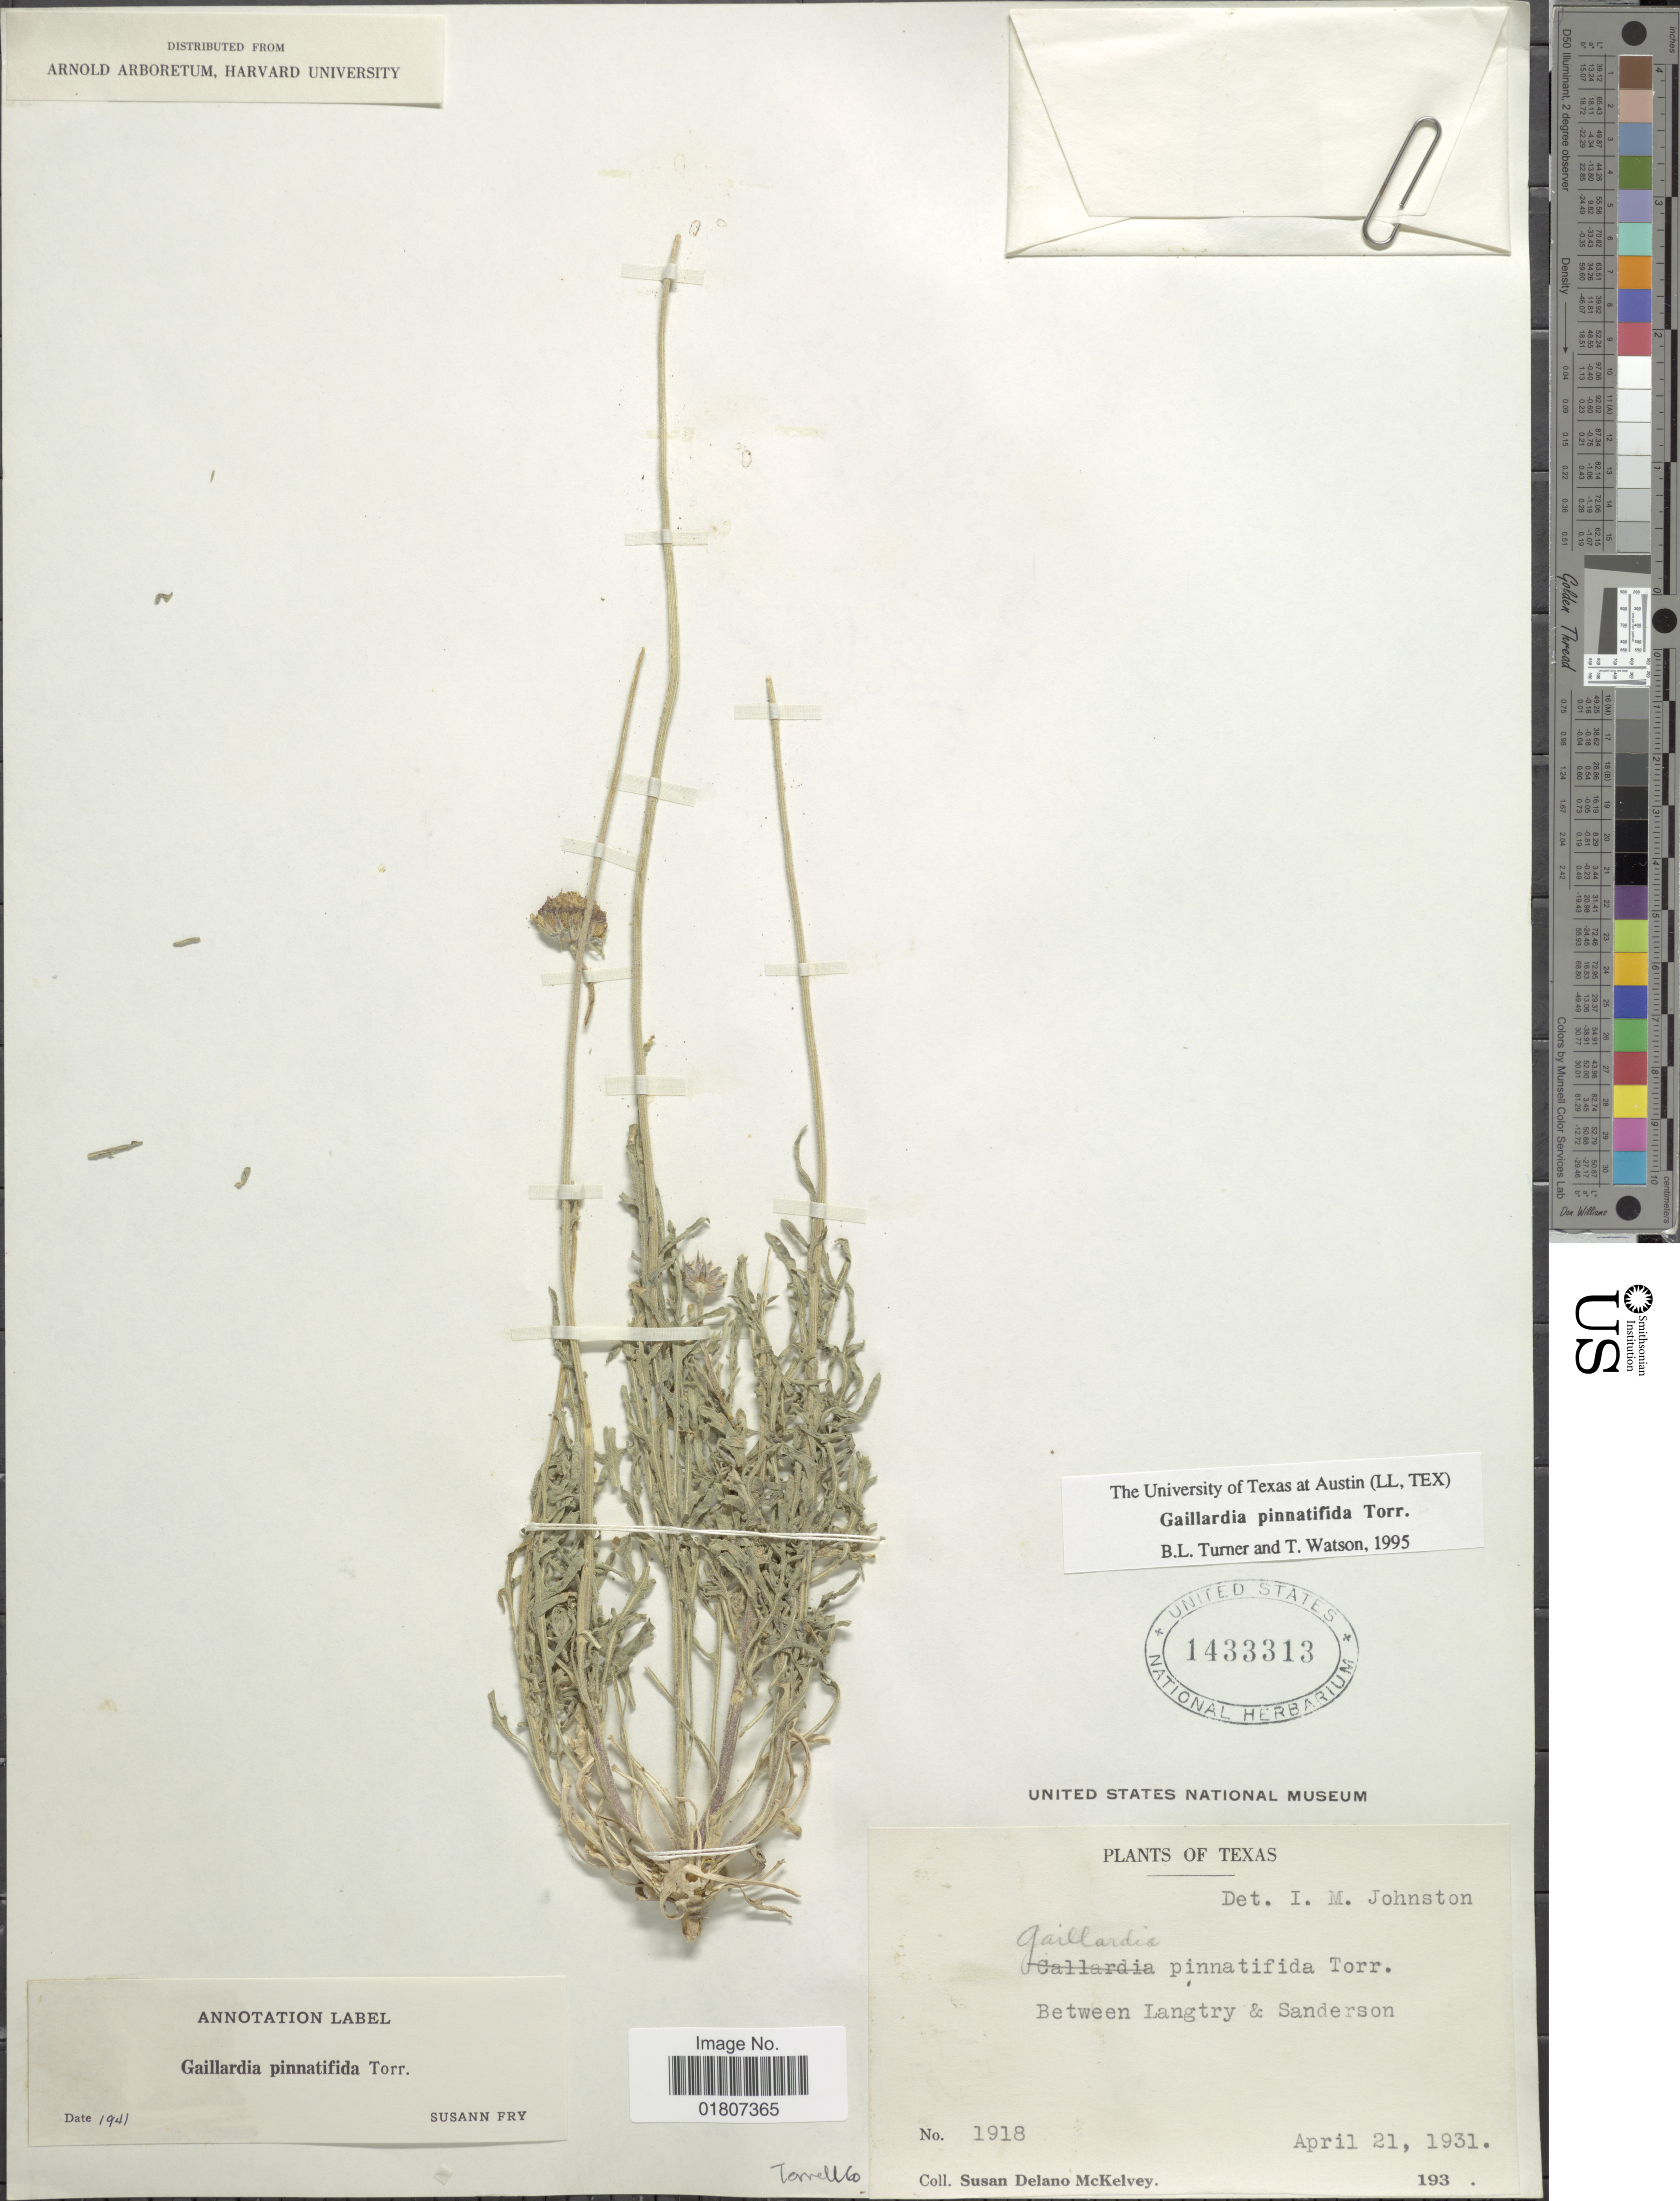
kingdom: Plantae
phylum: Tracheophyta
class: Magnoliopsida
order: Asterales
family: Asteraceae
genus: Gaillardia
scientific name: Gaillardia pinnatifida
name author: Torr.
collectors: S. A. McKelvey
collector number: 1918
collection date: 1931-04-21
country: United States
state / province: Texas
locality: Between Langtry & Sanderson. Torrell Co.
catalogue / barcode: US 1433313